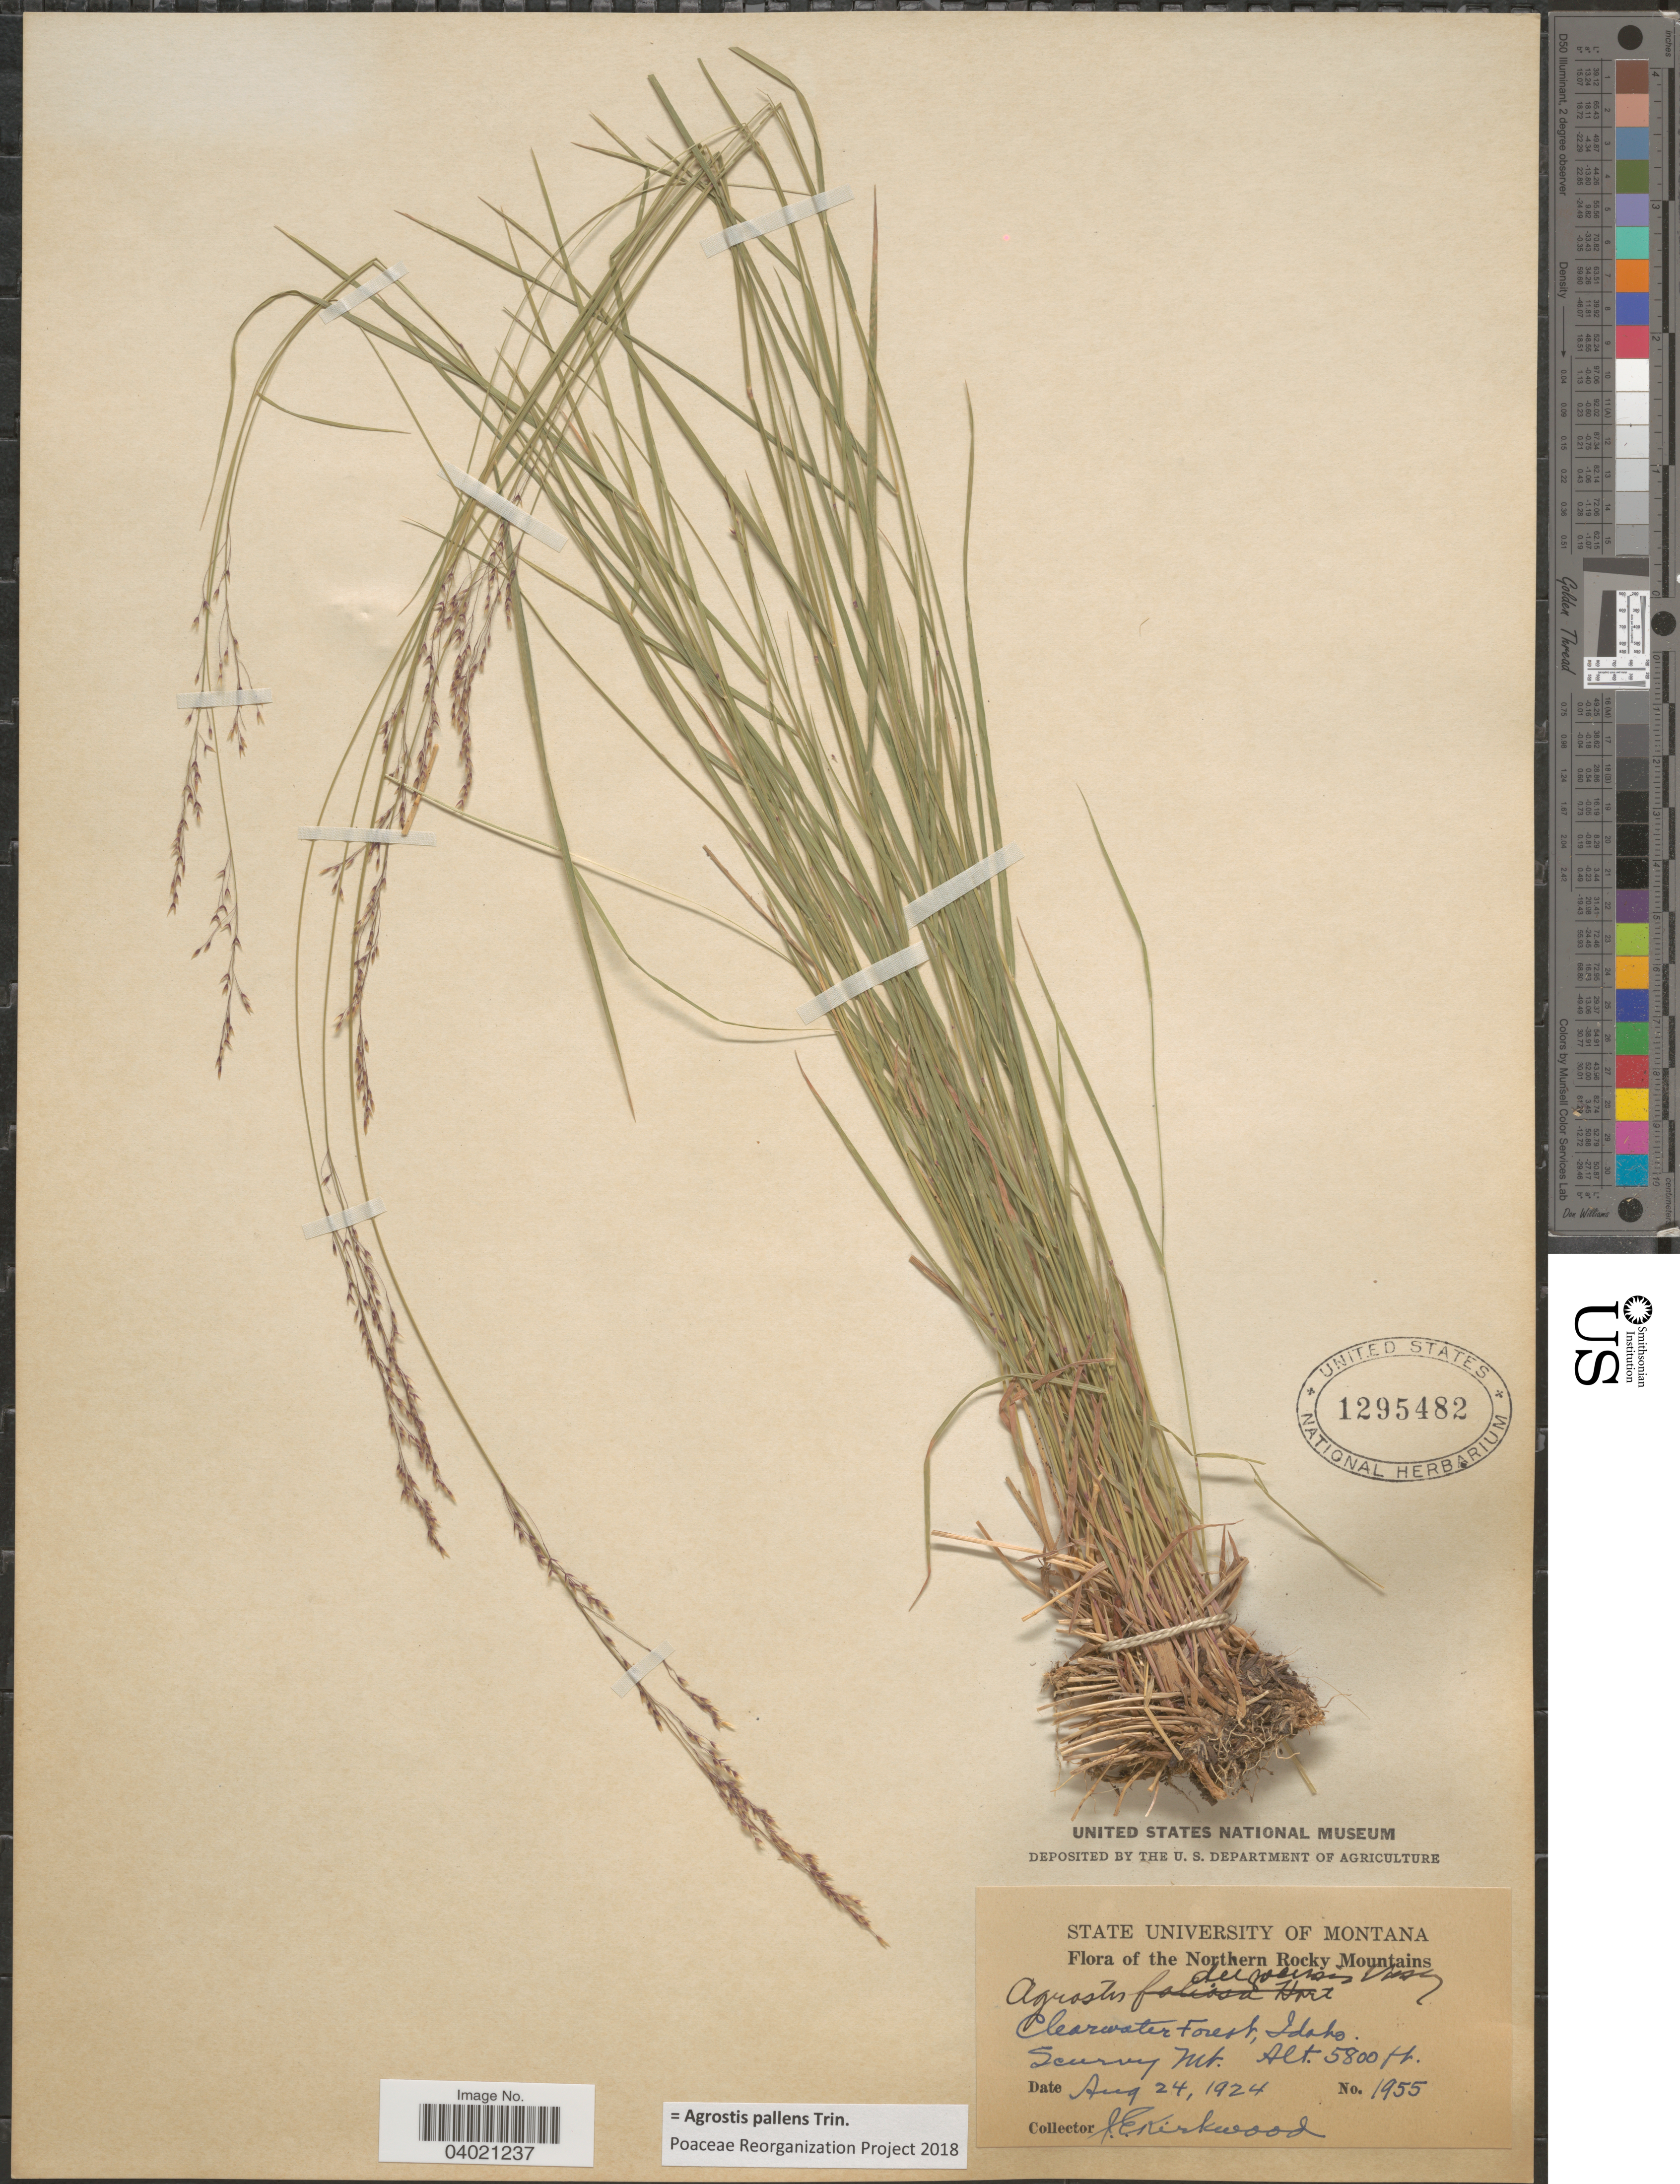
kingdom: Plantae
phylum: Tracheophyta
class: Liliopsida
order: Poales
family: Poaceae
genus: Agrostis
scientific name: Agrostis pallens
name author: Trin.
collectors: J. Kirkwood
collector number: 1955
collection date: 1924-08-24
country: United States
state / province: Idaho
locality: The Northern Rocky Mountains. Clearwater Forest. Scurry Mt.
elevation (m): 1768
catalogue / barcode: US 1295482